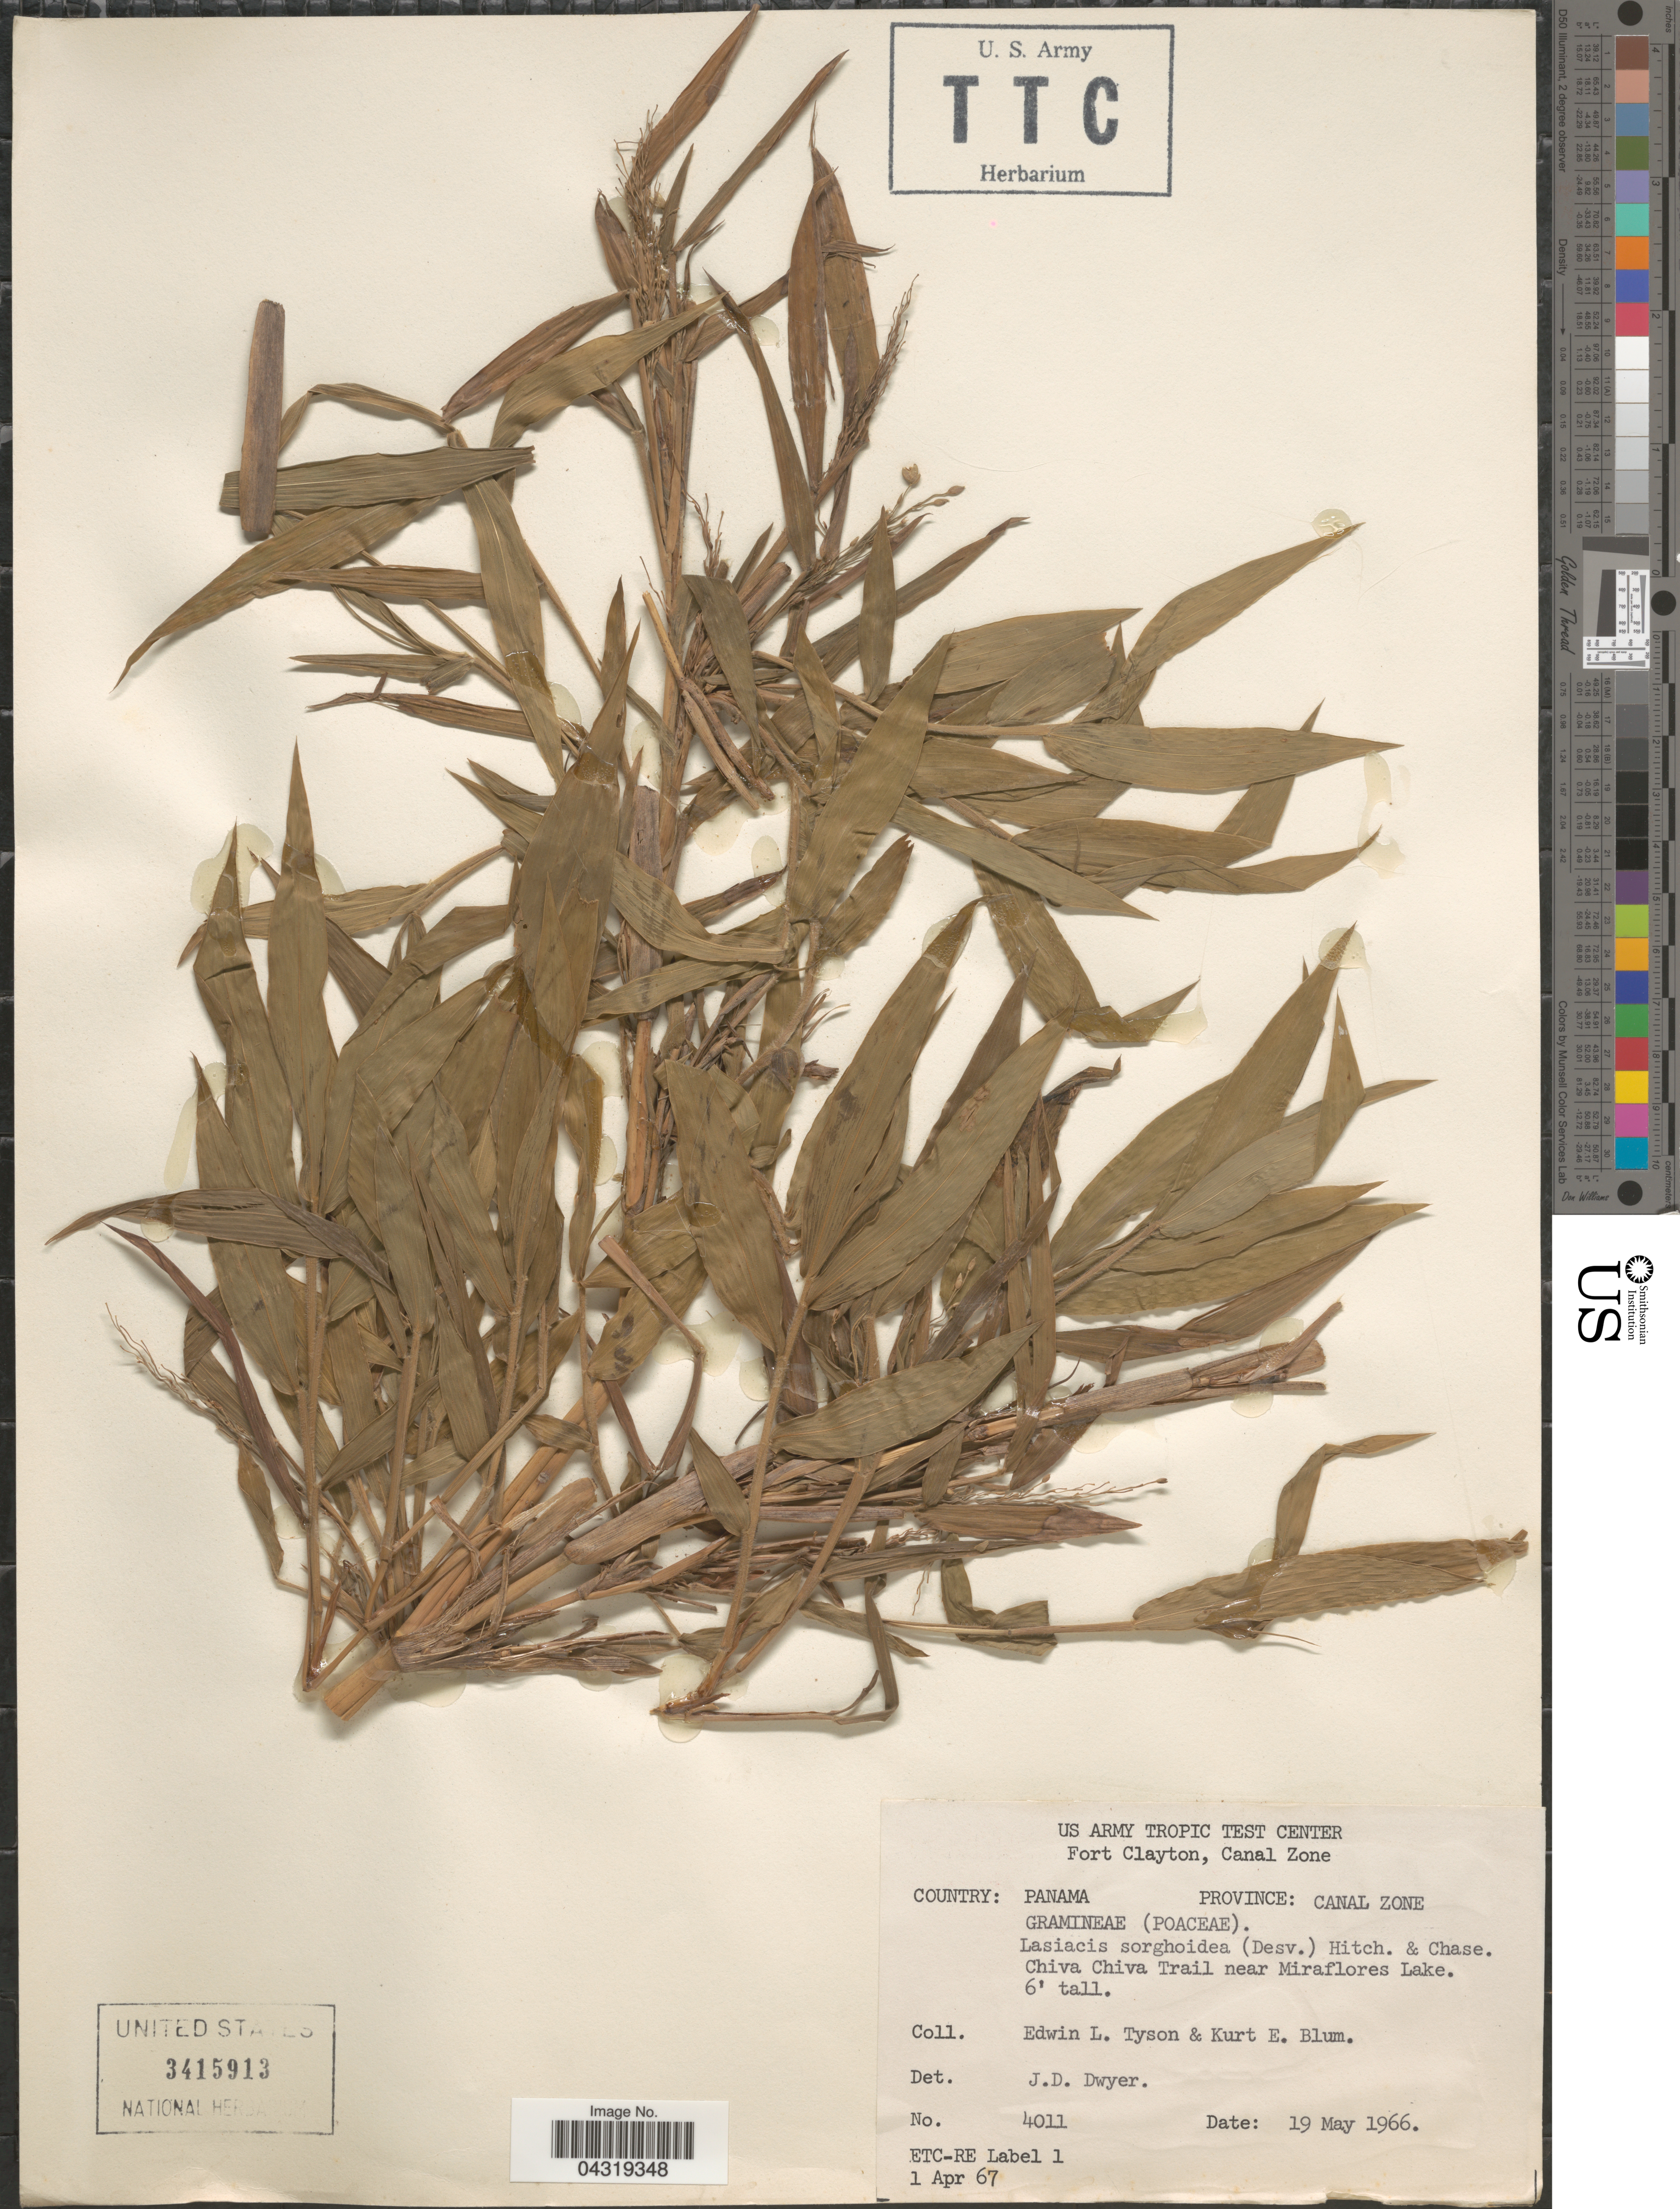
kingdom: Plantae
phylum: Tracheophyta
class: Liliopsida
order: Poales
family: Poaceae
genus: Lasiacis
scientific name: Lasiacis sorghoidea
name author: (Desv. ex Ham.) Hitchc. & Chase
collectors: E. L. Tyson & K. E. Blum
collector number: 4011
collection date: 1966-05-19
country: Panama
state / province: Colón / Panamá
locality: Fort Clayton, Canal Zone. Province: Canal Zone. Chiva Chiva Trail near Miraflores Lake.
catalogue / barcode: US 3415913